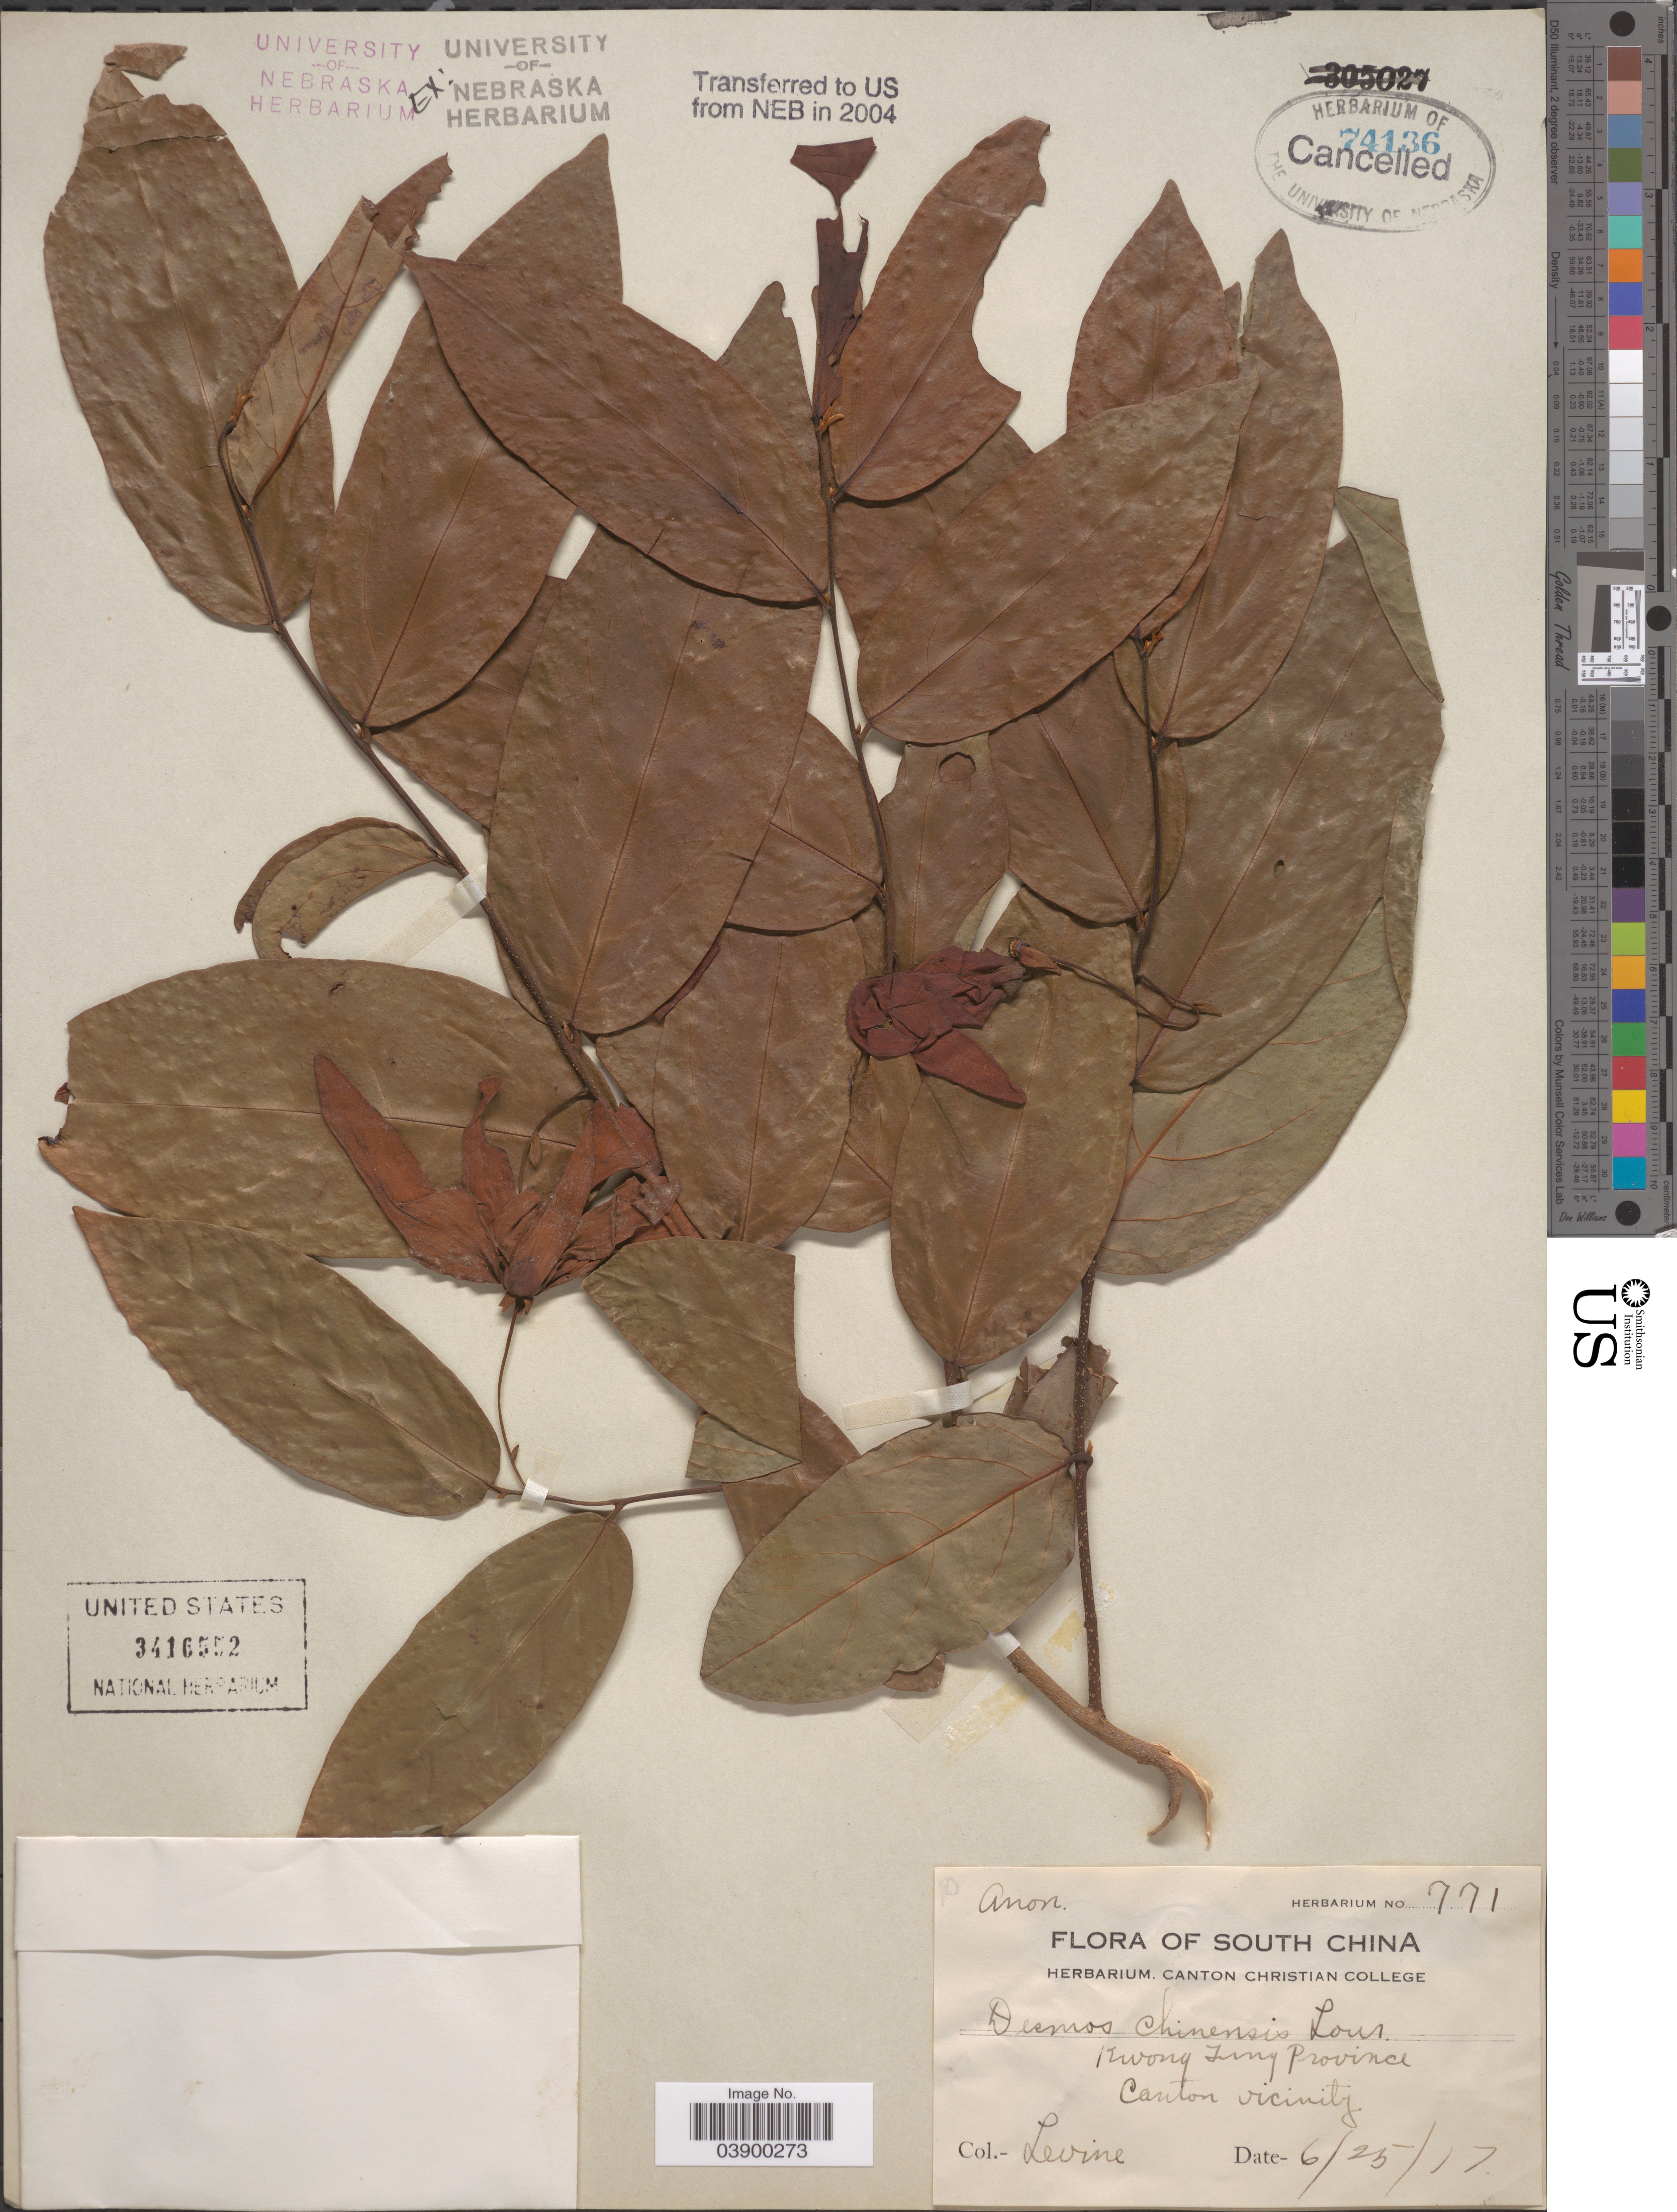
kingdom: Plantae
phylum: Tracheophyta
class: Magnoliopsida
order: Magnoliales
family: Annonaceae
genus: Desmos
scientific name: Desmos chinensis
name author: Lour.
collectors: -. Levine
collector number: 771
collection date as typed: Transcribed d/m/y: 25/6/17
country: China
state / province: Guangdong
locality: South China. Kwong Tung Province. Canton Vicinity.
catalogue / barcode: US 3416552